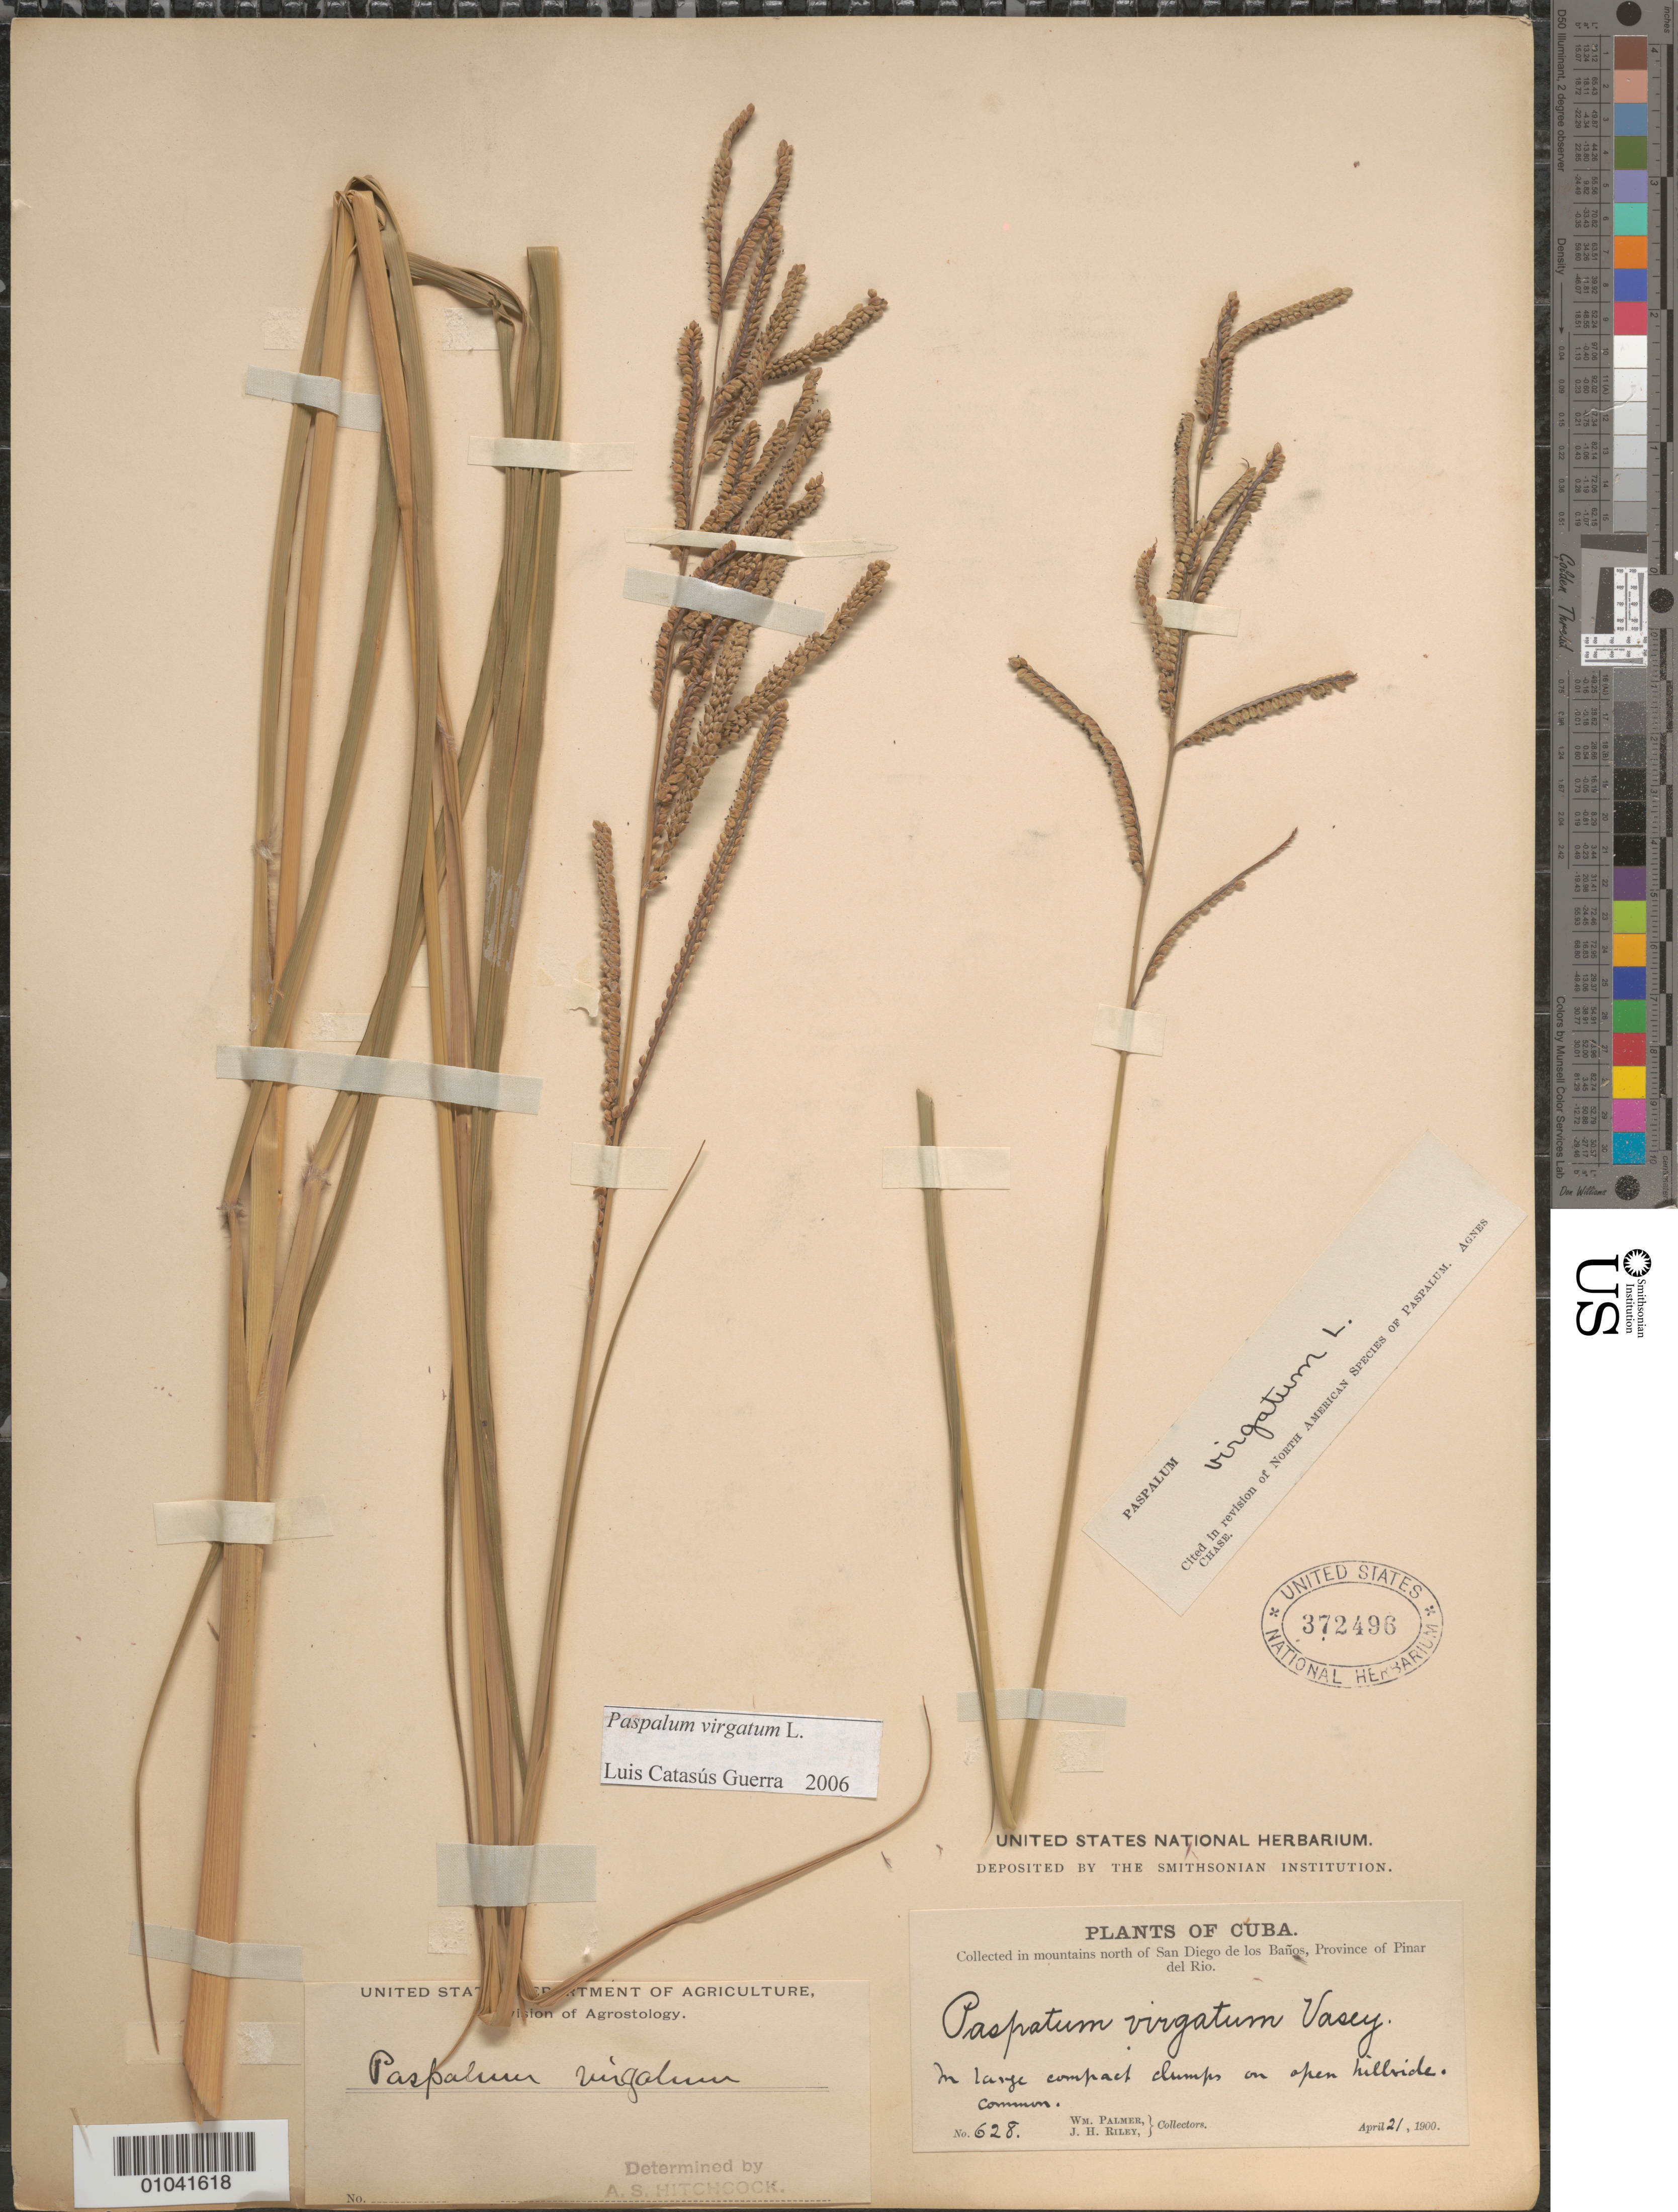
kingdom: Plantae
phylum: Tracheophyta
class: Liliopsida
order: Poales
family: Poaceae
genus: Paspalum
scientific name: Paspalum virgatum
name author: L.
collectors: W. Palmer & J. H. Riley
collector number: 628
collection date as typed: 21 Apr 1900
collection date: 1900-04-21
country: Cuba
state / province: Pinar del Rio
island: Cuba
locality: In mountains N of San Diego de los Banos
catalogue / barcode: US 372496